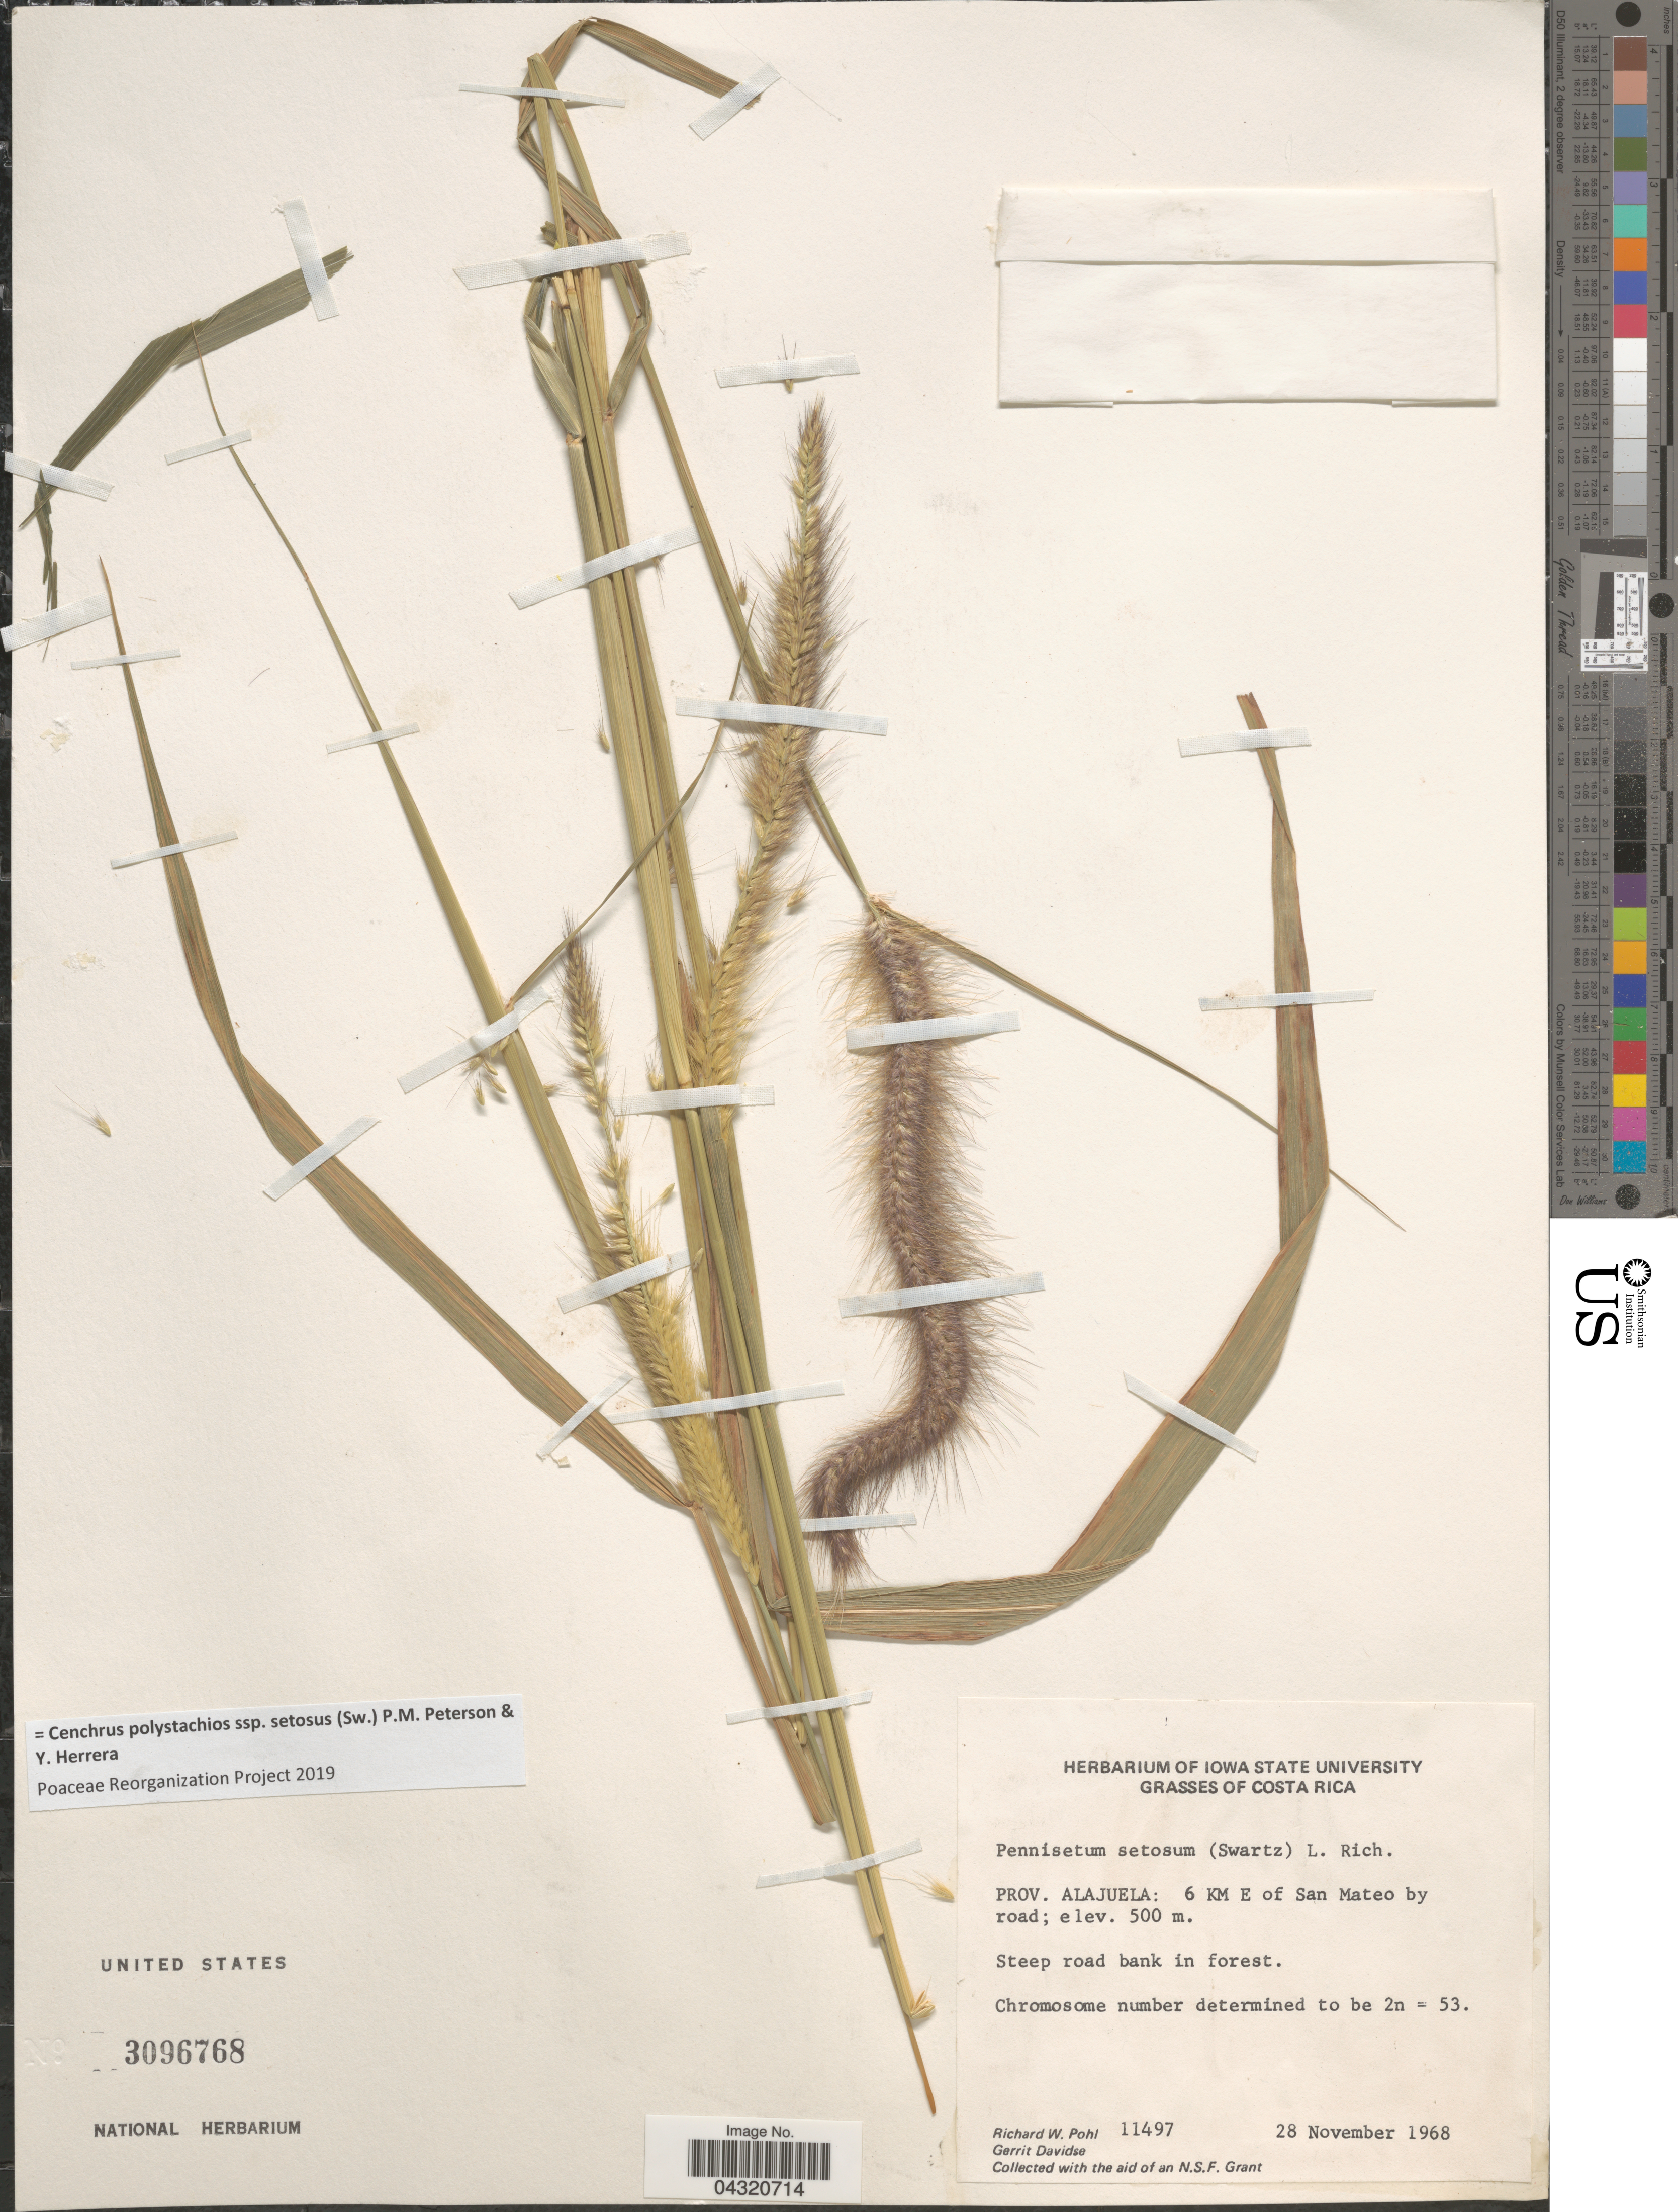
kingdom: Plantae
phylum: Tracheophyta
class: Liliopsida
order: Poales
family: Poaceae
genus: Cenchrus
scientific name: Cenchrus polystachios subsp. setosus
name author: (Sw.) P.M. Peterson & Y. Herrera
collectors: R. W. Pohl & G. Davidse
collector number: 11497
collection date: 1968-11-28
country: Costa Rica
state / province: Alajuela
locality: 6 KM E of San Mateo by road.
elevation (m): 500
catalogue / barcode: US 3096768